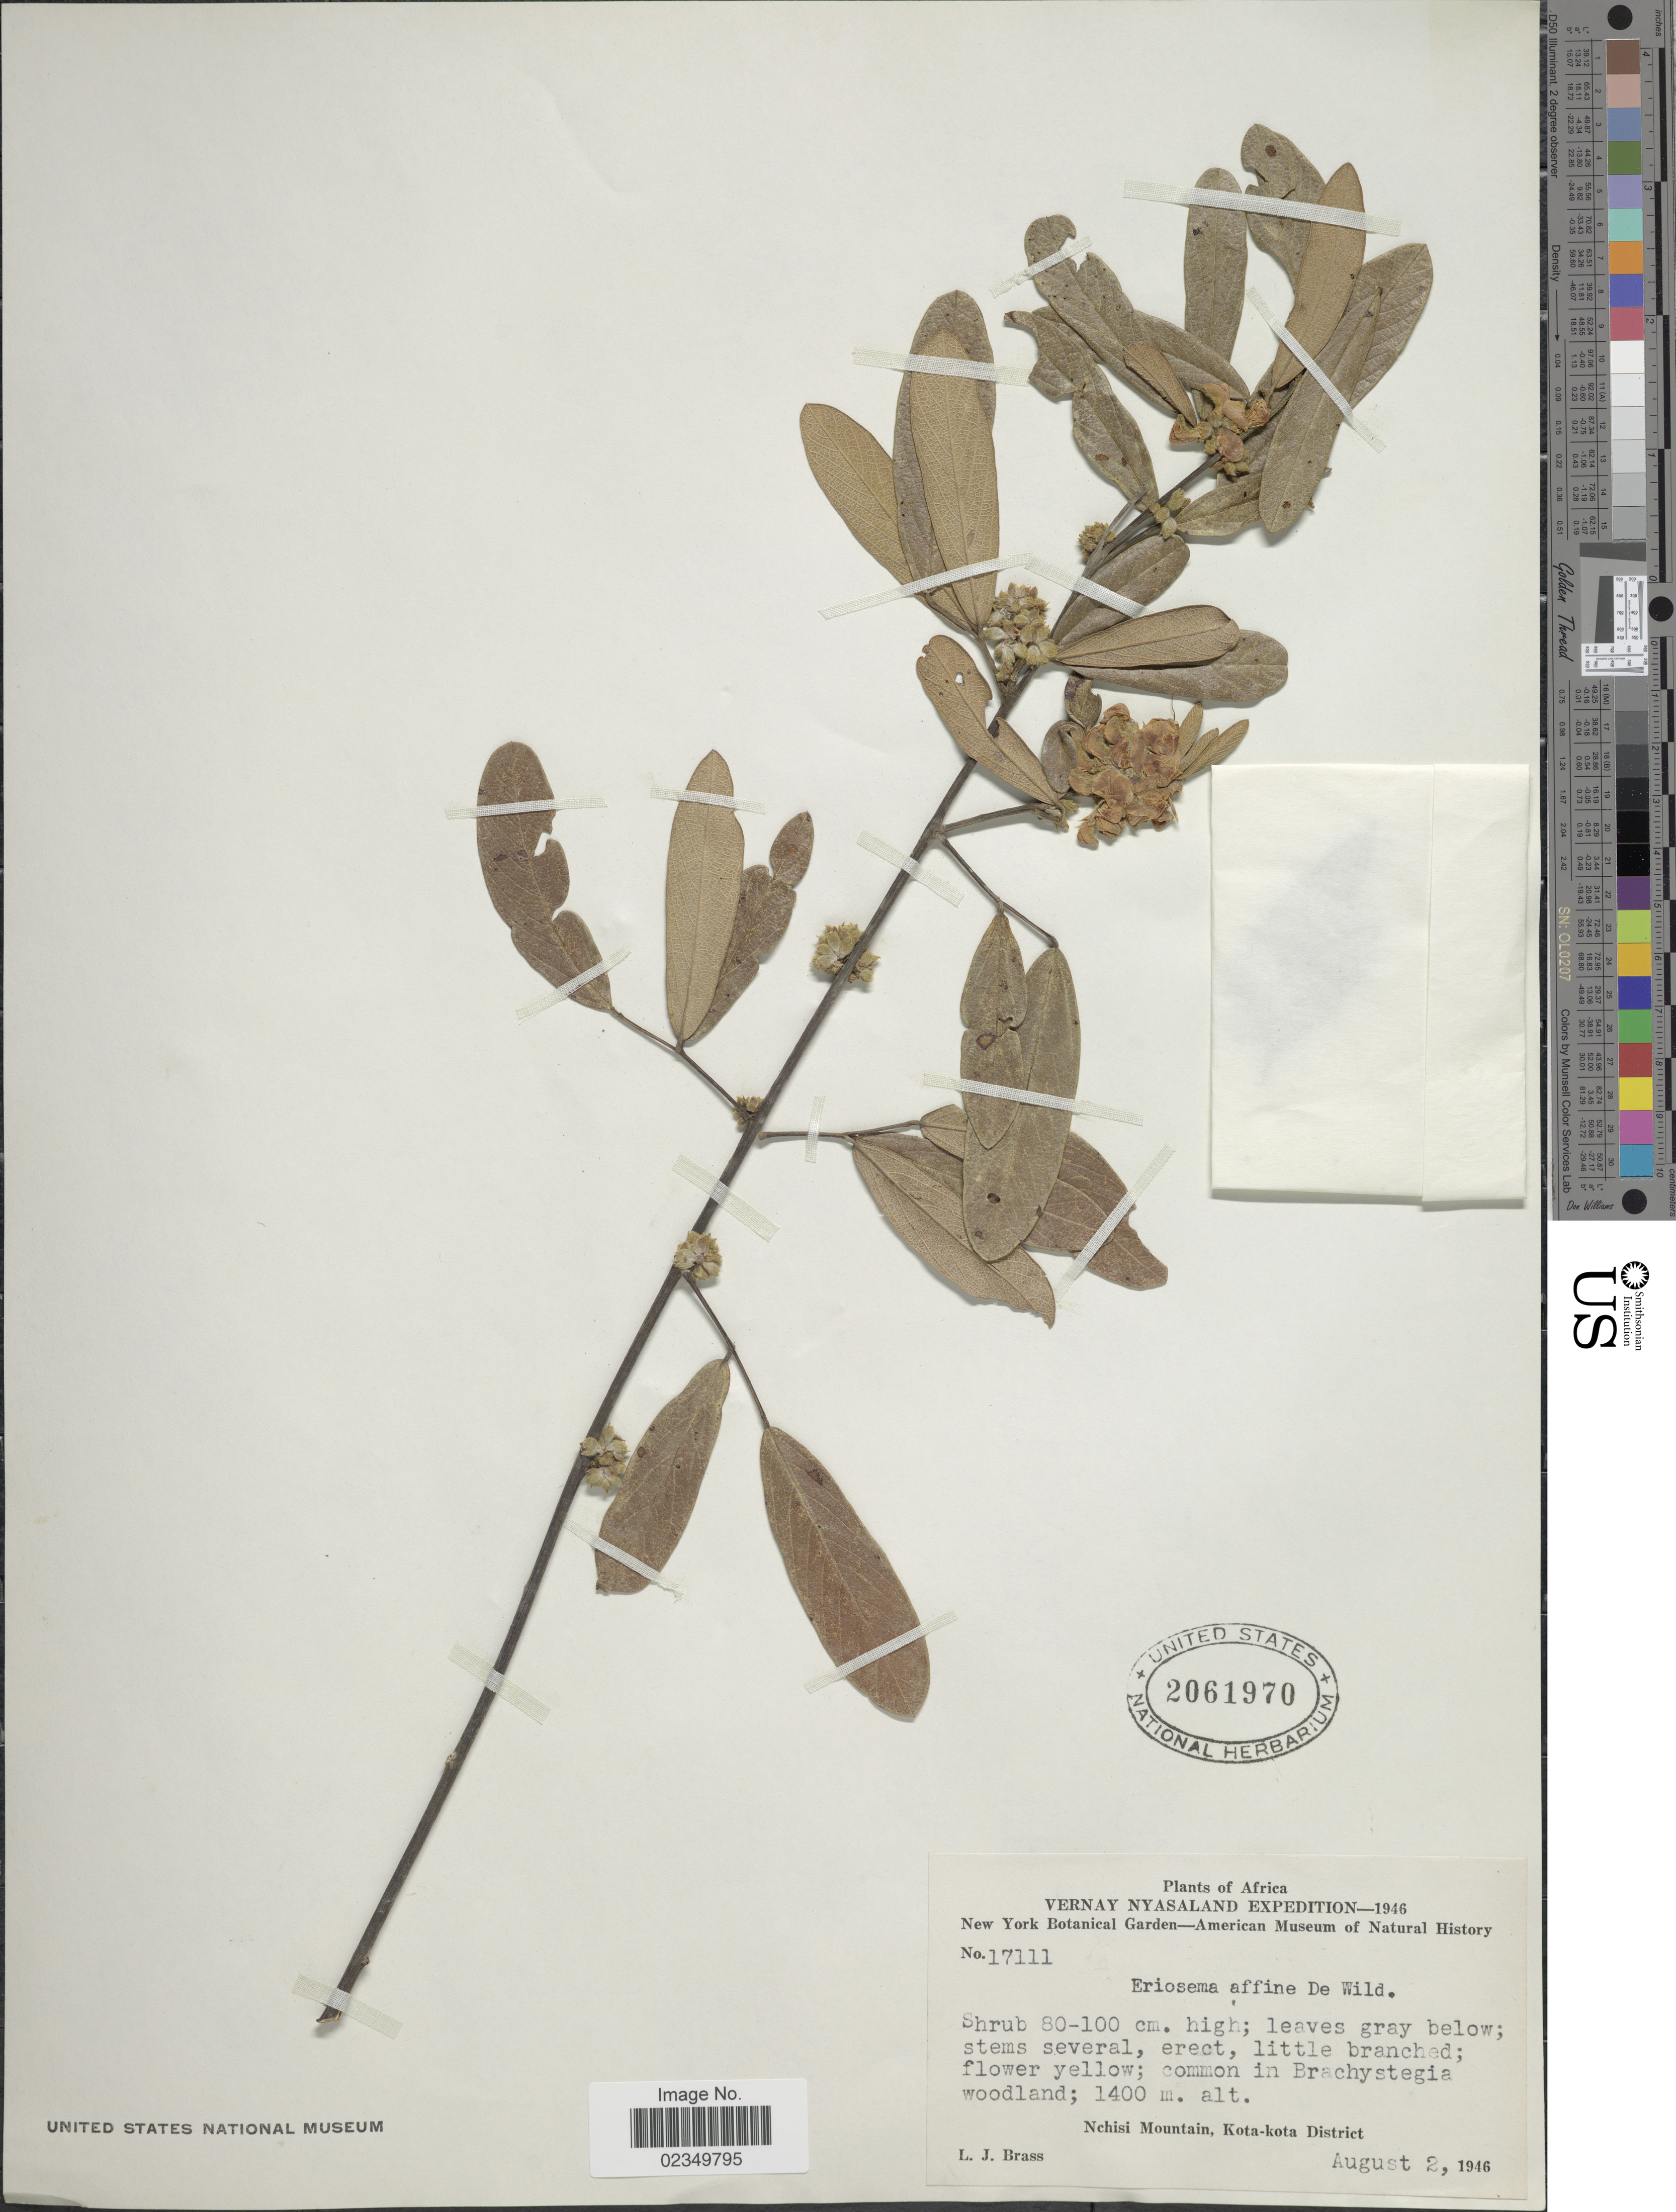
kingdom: Plantae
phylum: Tracheophyta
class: Magnoliopsida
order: Fabales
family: Fabaceae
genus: Eriosema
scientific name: Eriosema affine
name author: De Wild.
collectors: L. J. Brass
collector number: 17111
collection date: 1946-08-02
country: Malawi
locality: Vernay Nyasaland, common in Brachystegia woodland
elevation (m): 1400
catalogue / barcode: US 2061970